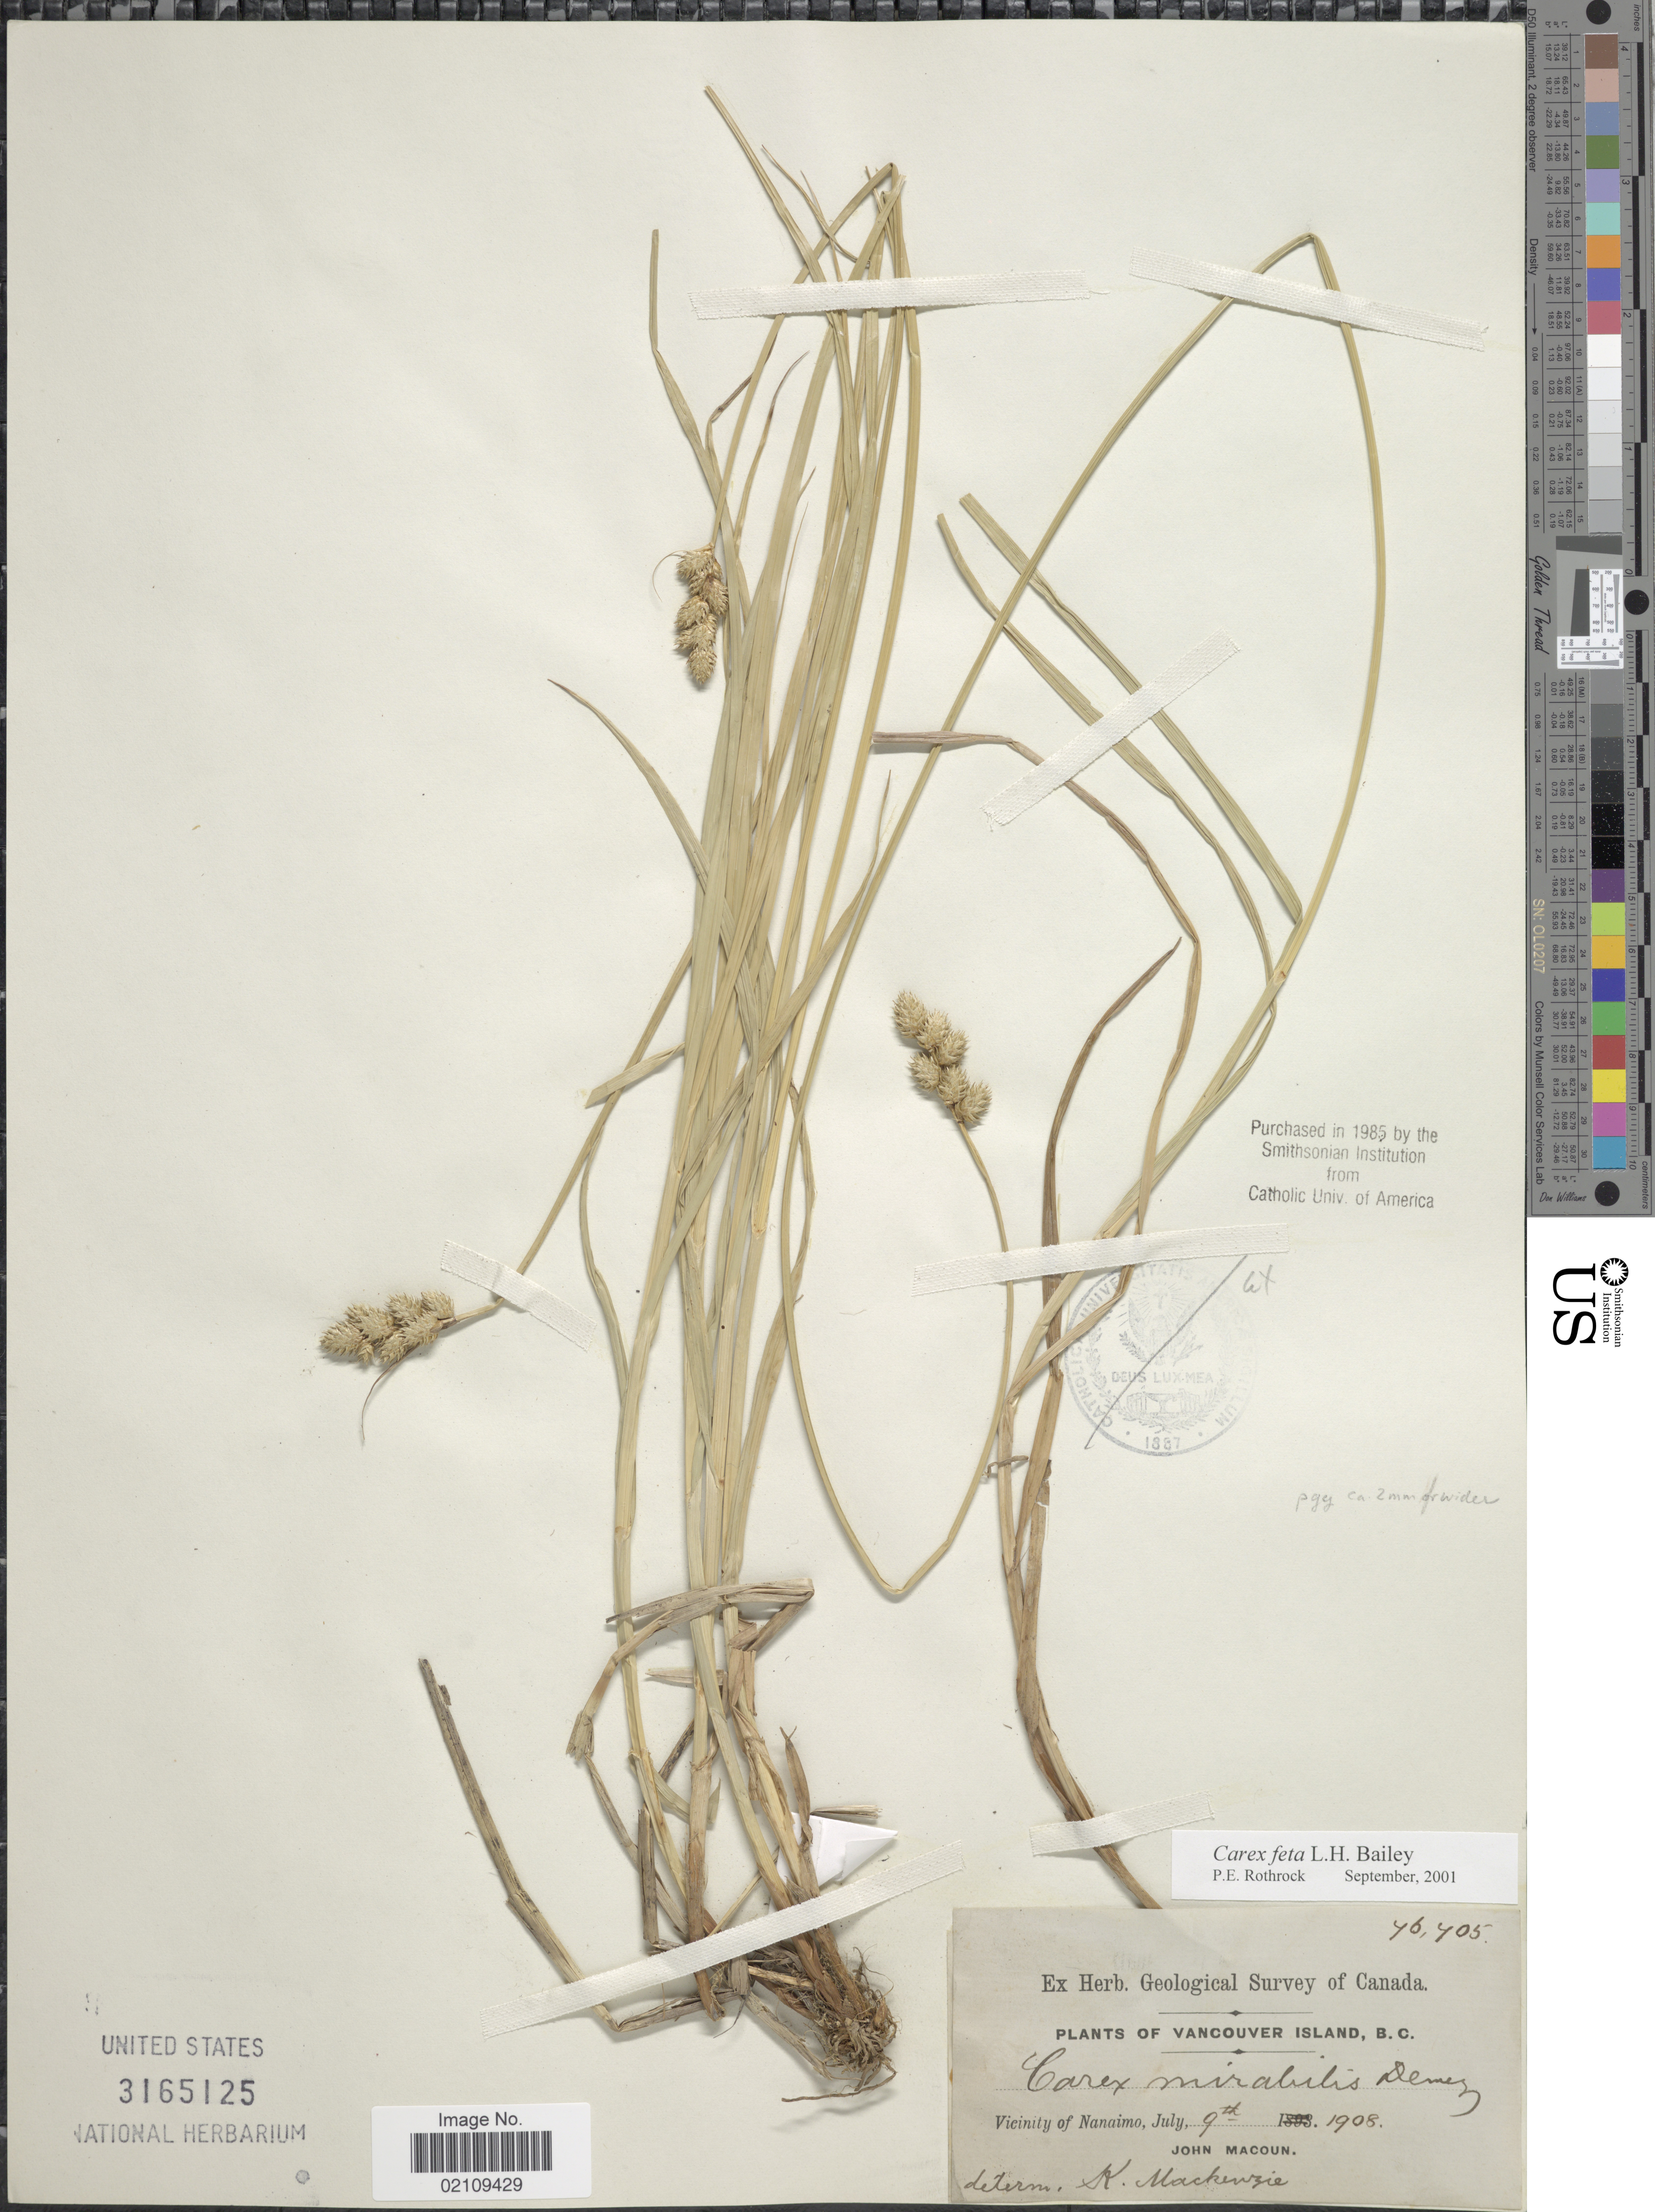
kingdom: Plantae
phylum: Tracheophyta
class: Liliopsida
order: Poales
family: Cyperaceae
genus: Carex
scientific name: Carex feta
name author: L.H. Bailey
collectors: J. Macoun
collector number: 46405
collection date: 1908-07-09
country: Canada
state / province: British Columbia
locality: Vancouver Island, Vicinity of Nanaimo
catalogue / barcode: US 3165125